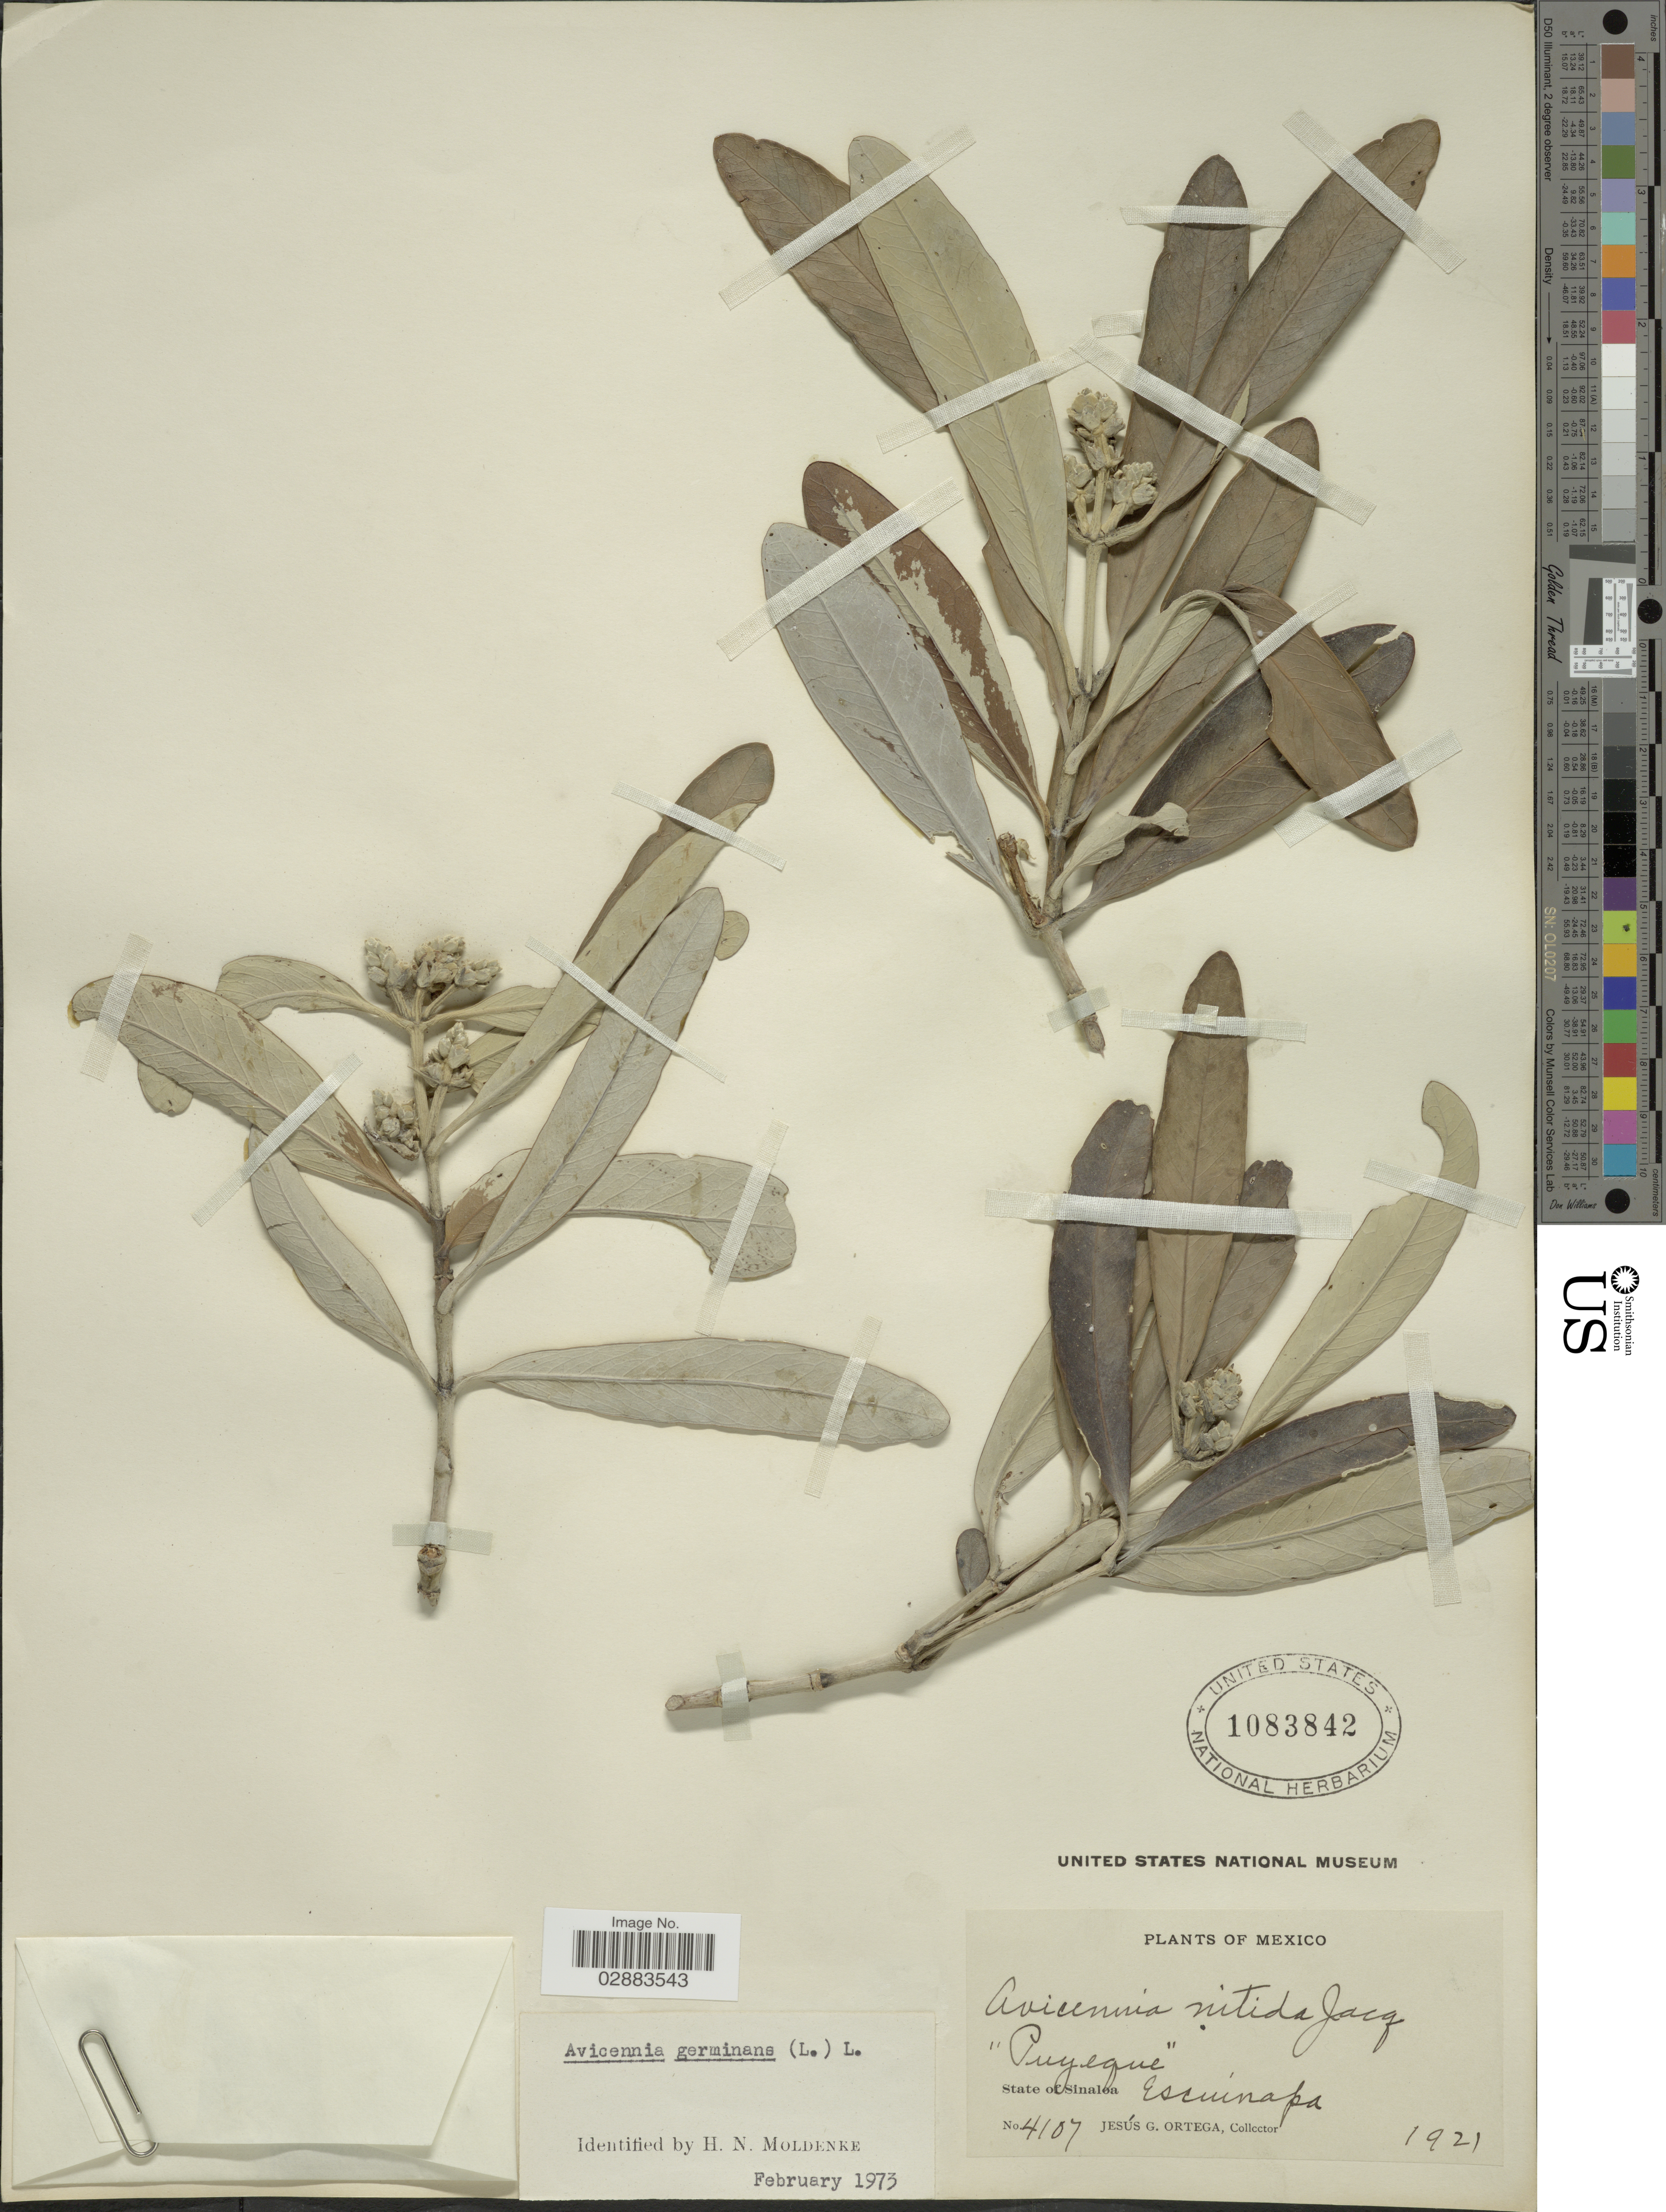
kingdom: Plantae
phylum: Tracheophyta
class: Magnoliopsida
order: Lamiales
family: Acanthaceae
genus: Avicennia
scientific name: Avicennia germinans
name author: (L.) L.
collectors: J. Ortega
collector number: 4107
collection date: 1921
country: Mexico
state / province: Sinaloa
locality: Escuinapa.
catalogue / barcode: US 1083842